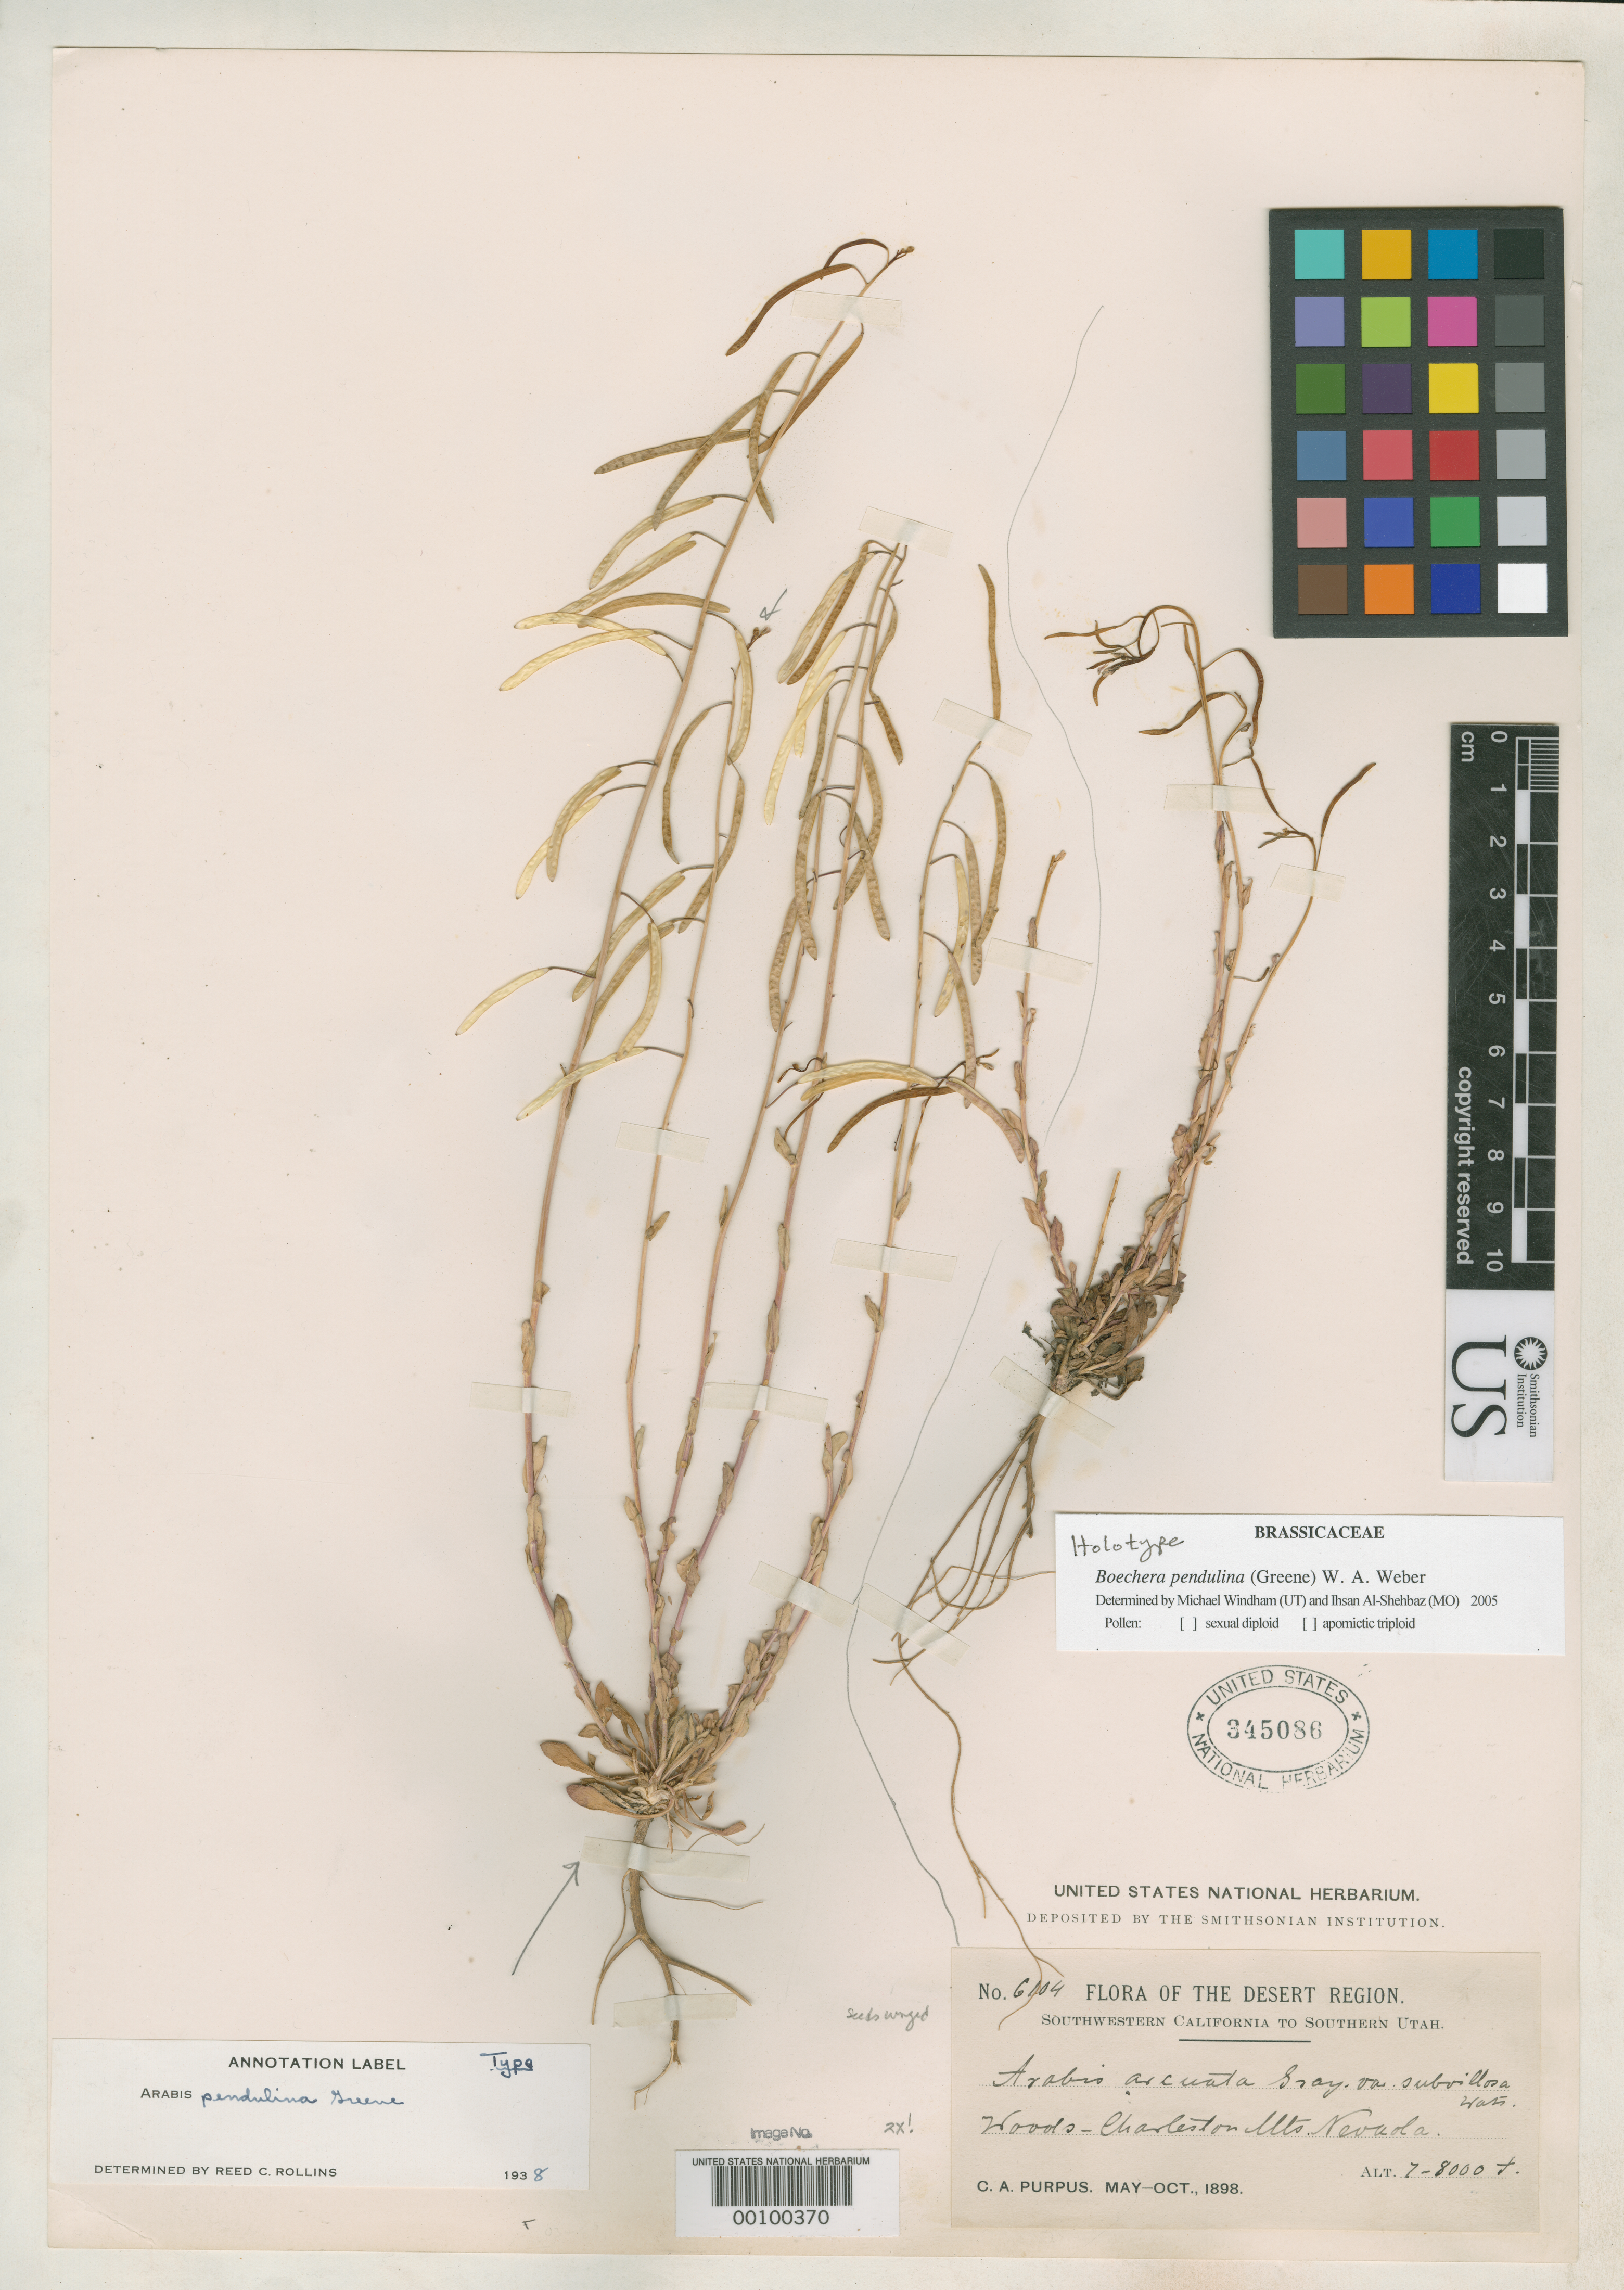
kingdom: Plantae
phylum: Tracheophyta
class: Magnoliopsida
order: Brassicales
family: Brassicaceae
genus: Arabis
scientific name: Arabis pendulina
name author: Greene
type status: Holotype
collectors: C. A. Purpus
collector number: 6104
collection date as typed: May 1898 to -- Oct 1898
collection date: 1898-05/1898-10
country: United States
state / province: Nevada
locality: Charleston Mts.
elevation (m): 2134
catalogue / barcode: US 345086